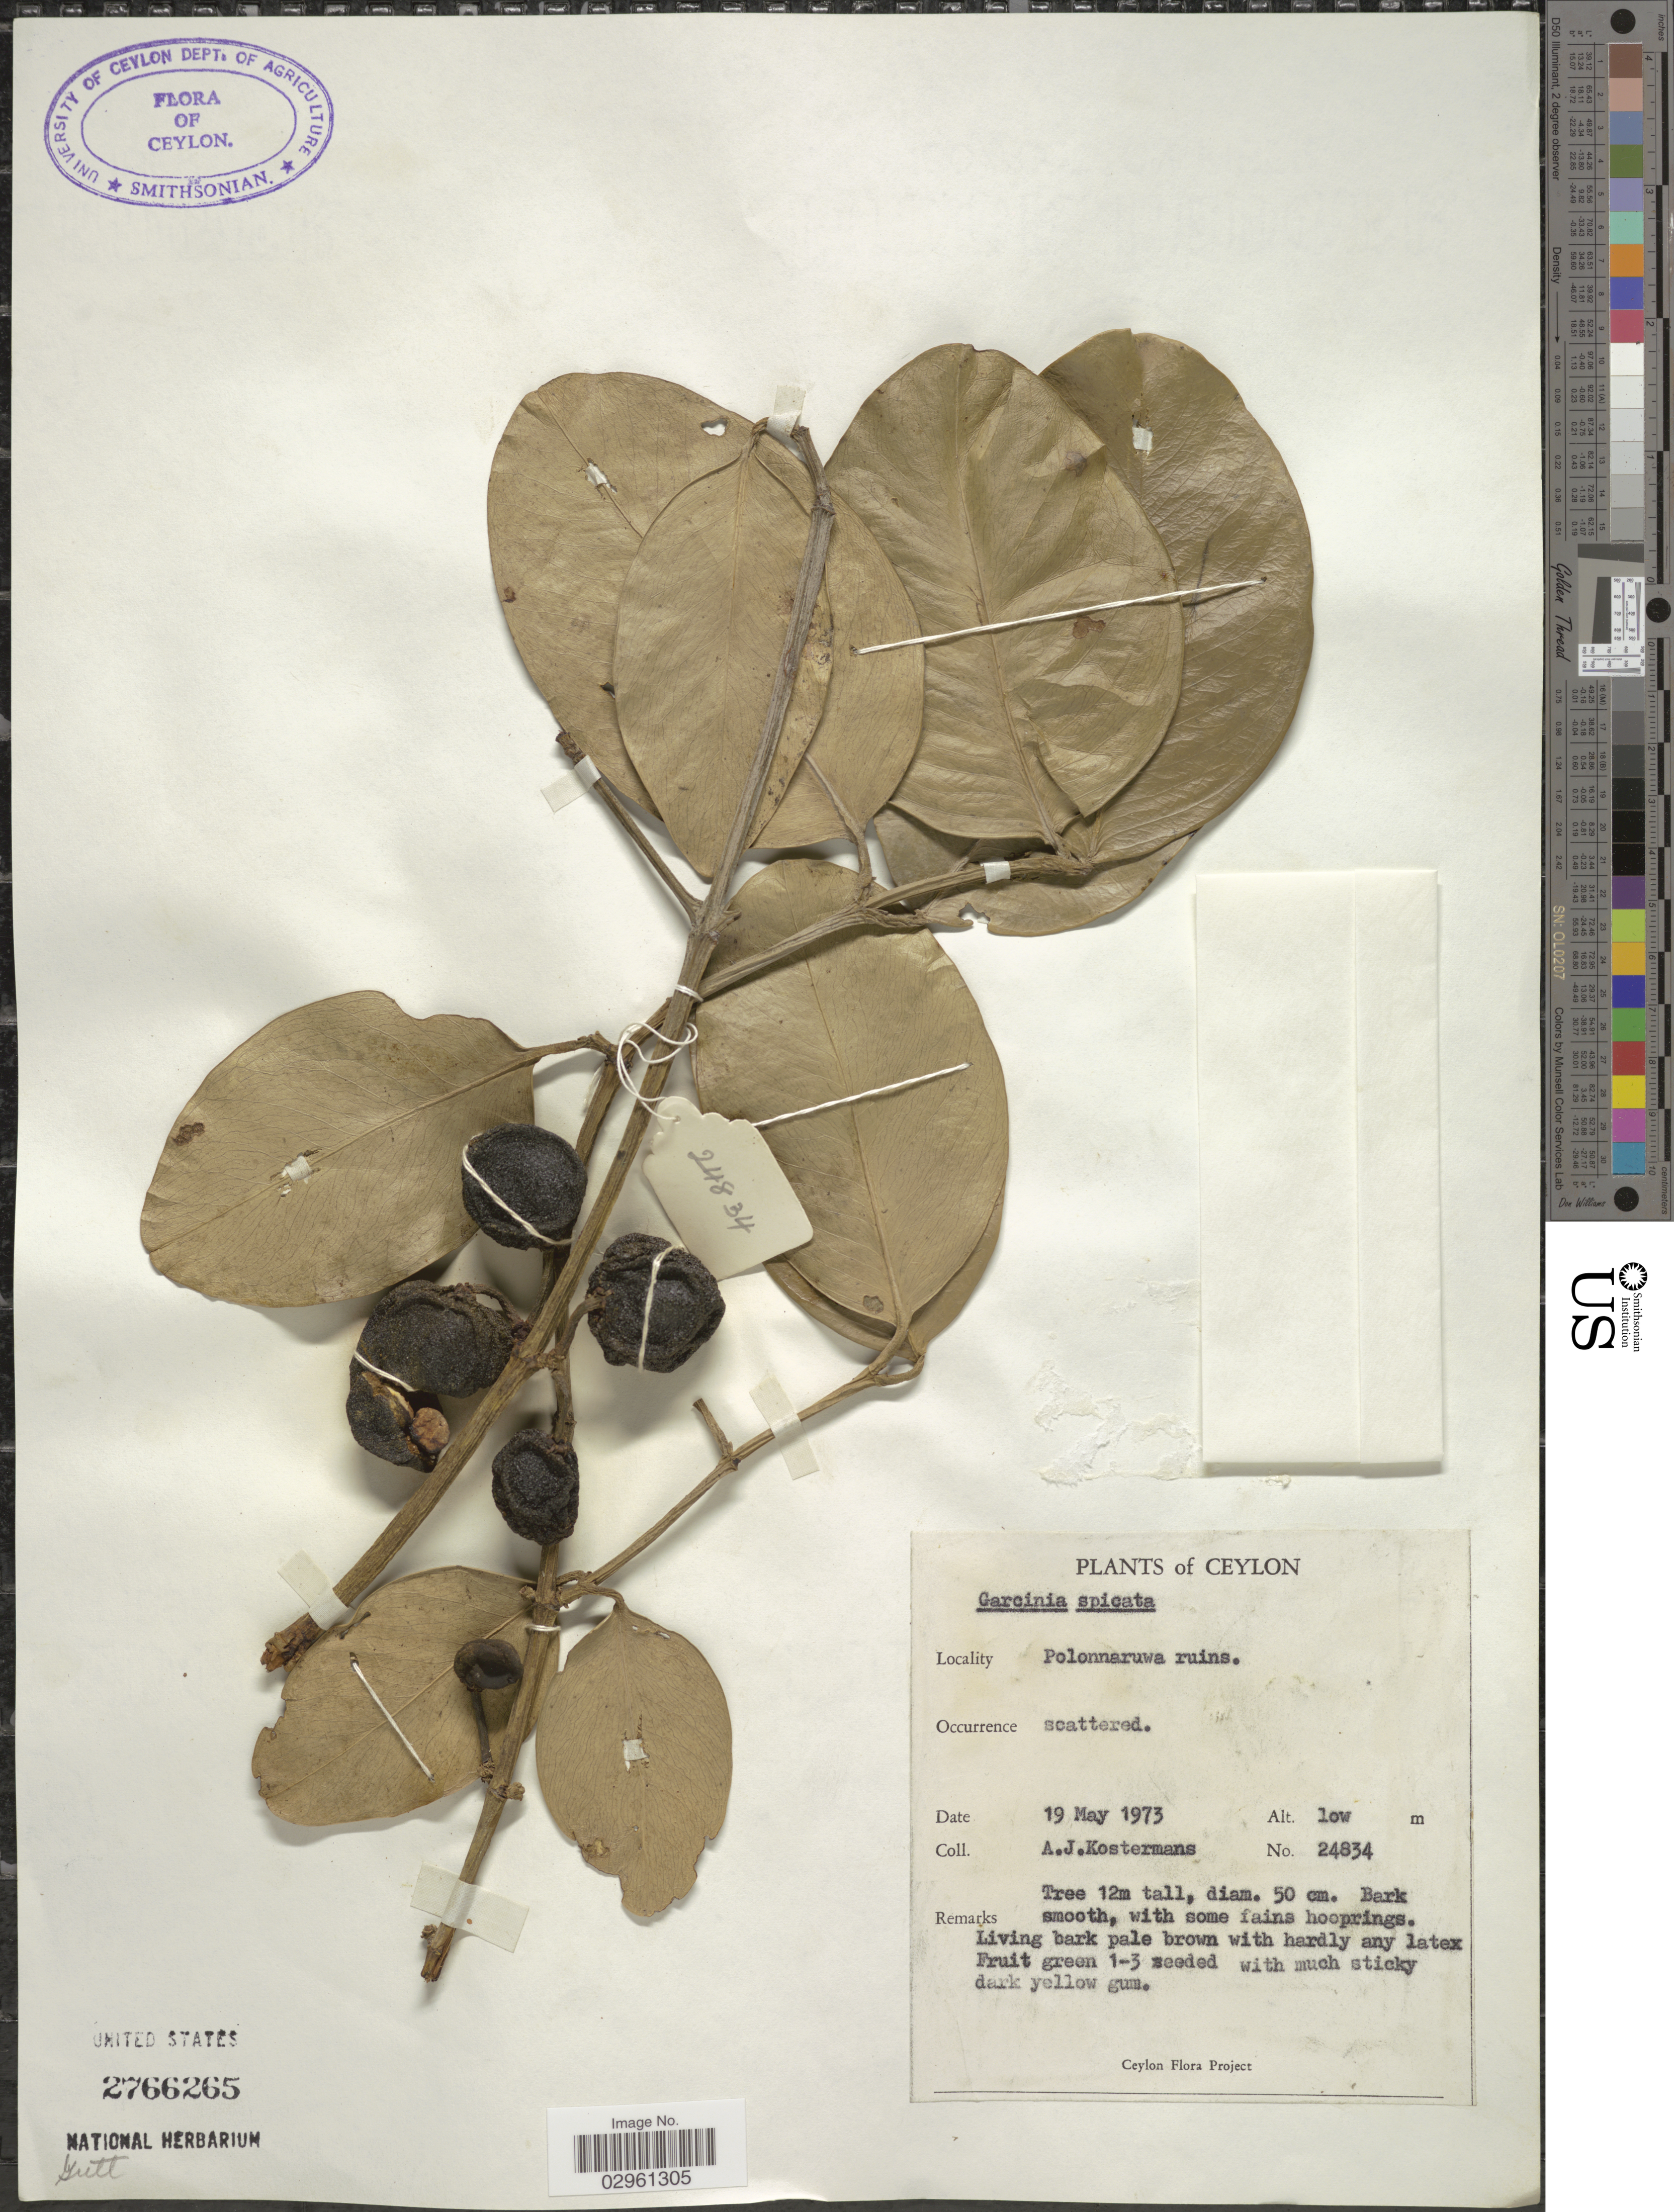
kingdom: Plantae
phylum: Tracheophyta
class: Magnoliopsida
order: Malpighiales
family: Clusiaceae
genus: Garcinia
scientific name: Garcinia spicata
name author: Hook. f.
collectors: A. J. G. Kostermans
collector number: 24834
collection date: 1973-05-19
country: Sri Lanka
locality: Ceylon. Polonnaruwa ruins.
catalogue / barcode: US 2766265